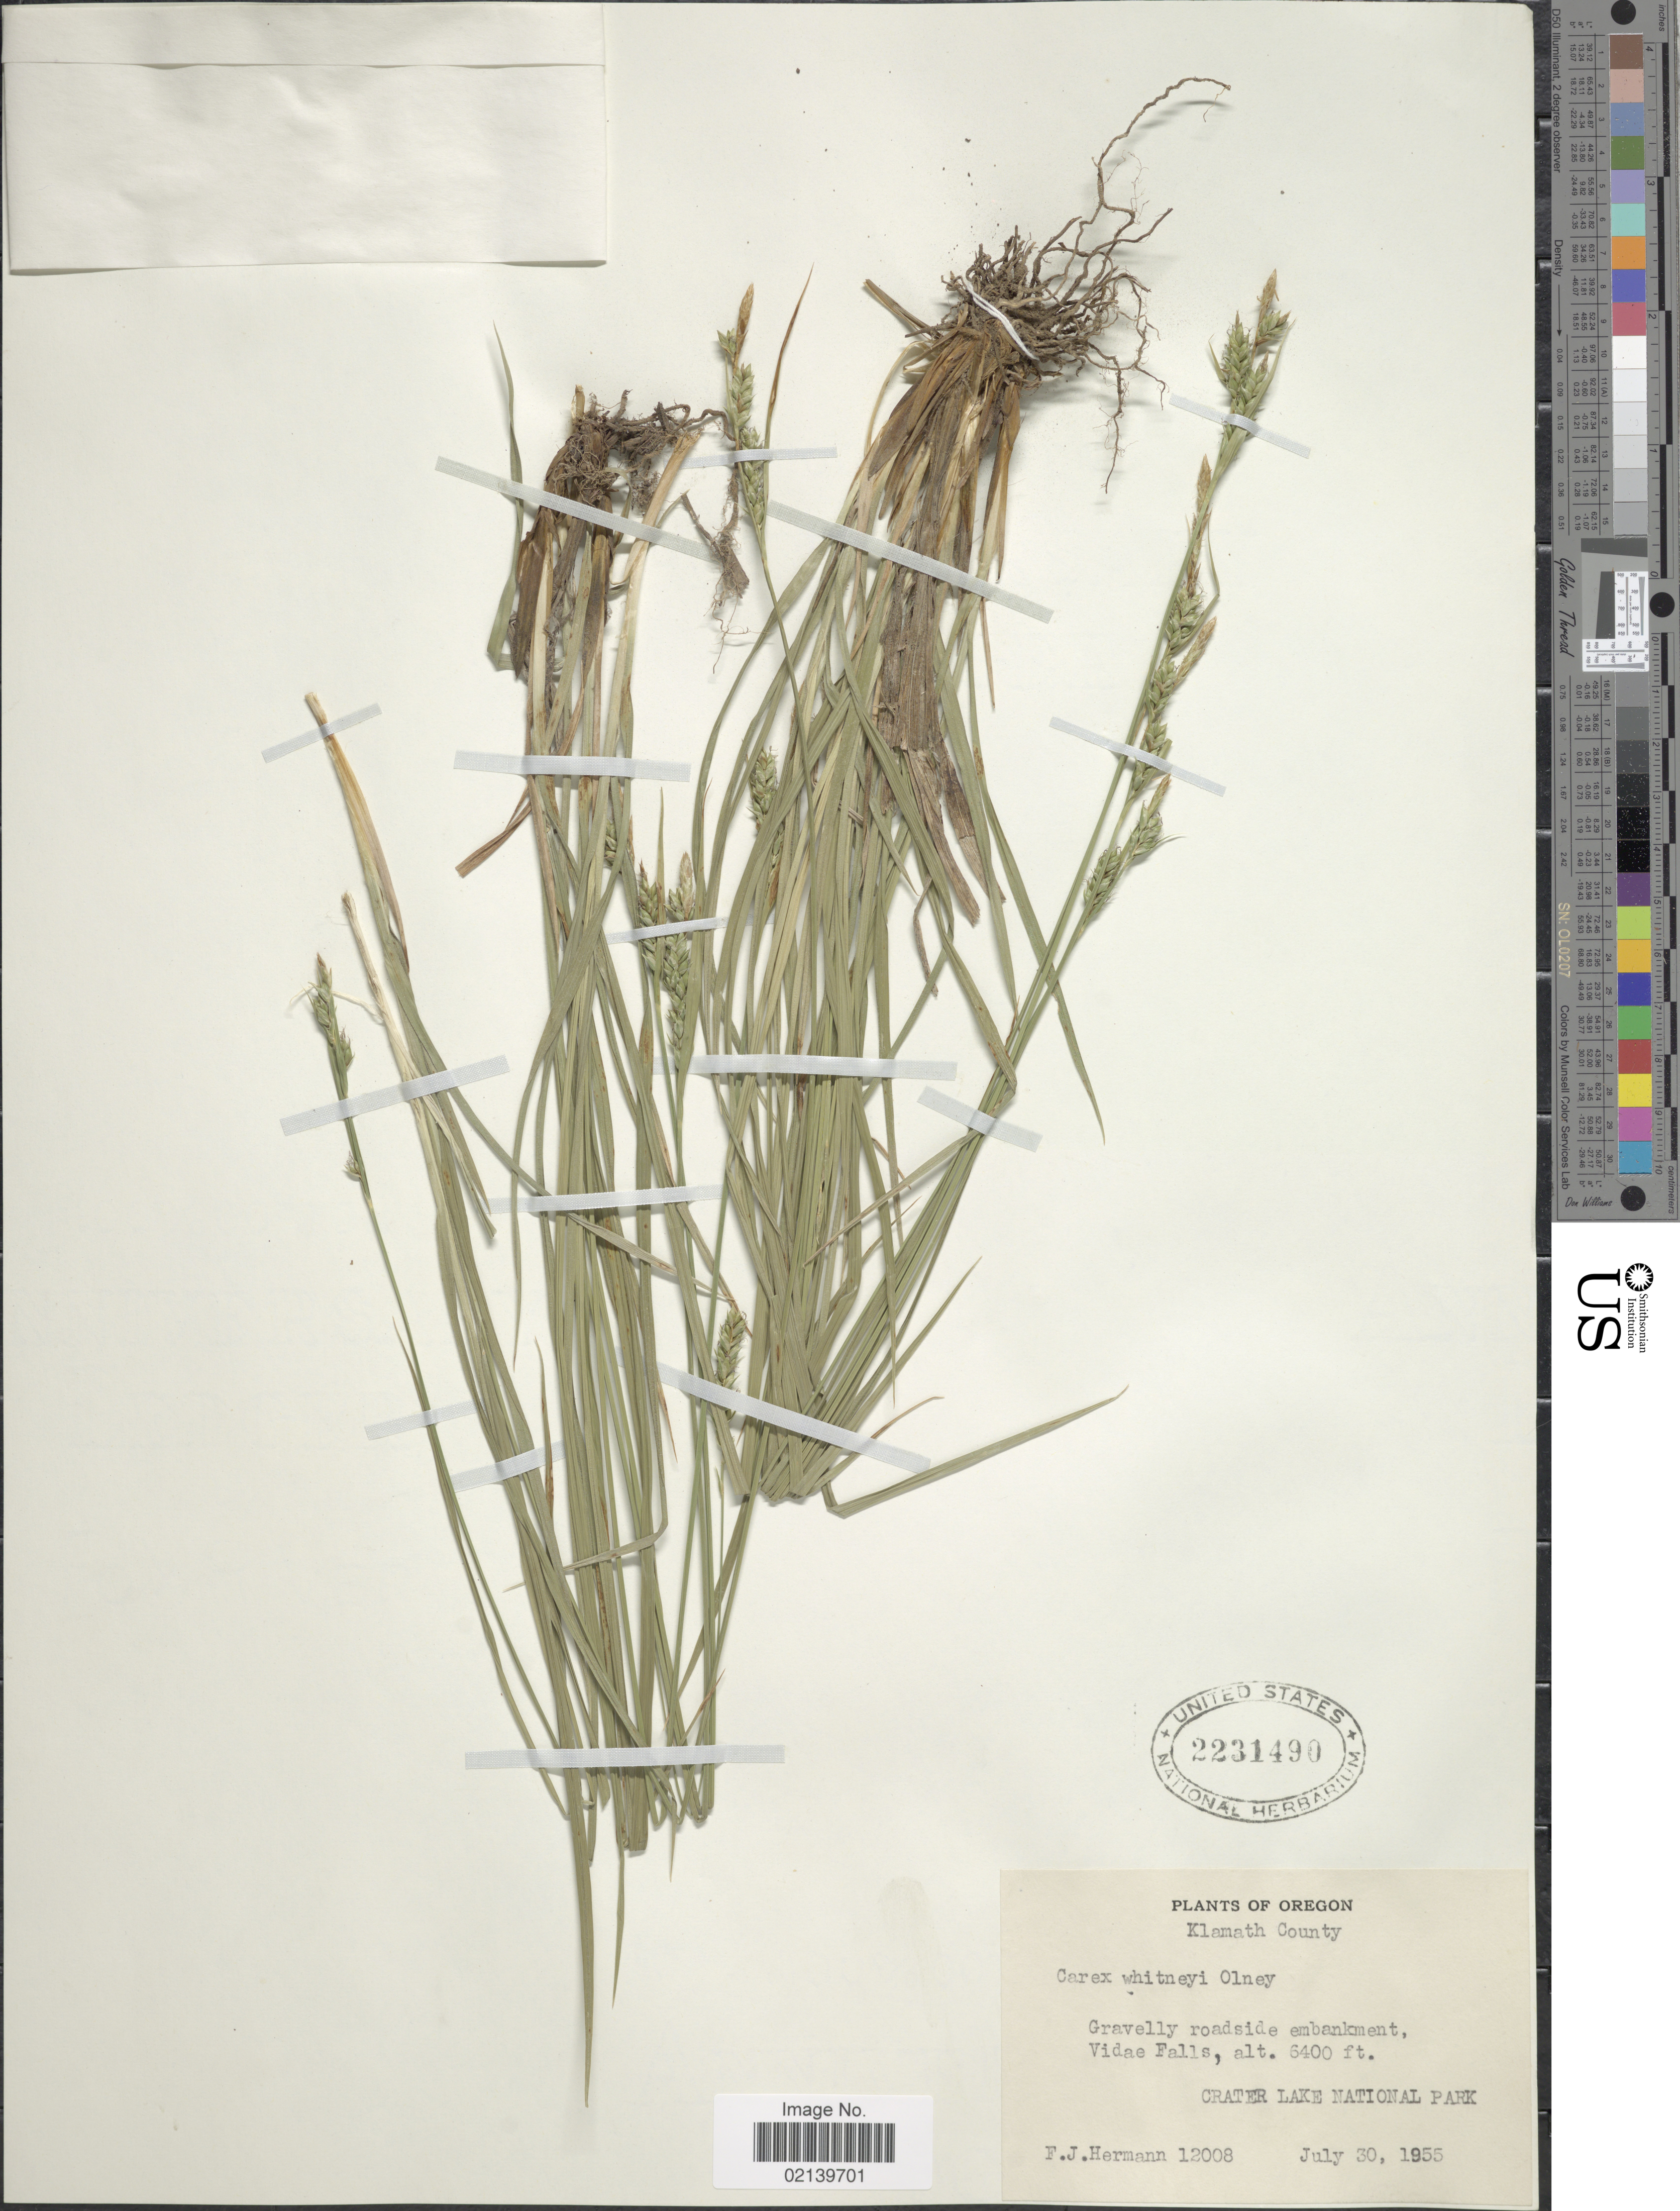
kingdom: Plantae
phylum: Tracheophyta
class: Liliopsida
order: Poales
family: Cyperaceae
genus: Carex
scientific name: Carex whitneyi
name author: Olney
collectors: F. J. Hermann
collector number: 12008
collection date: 1955-07-30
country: United States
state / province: Oregon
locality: Klamath County, Vidae Falls, Crater Lake National Park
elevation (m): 1951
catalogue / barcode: US 2231490